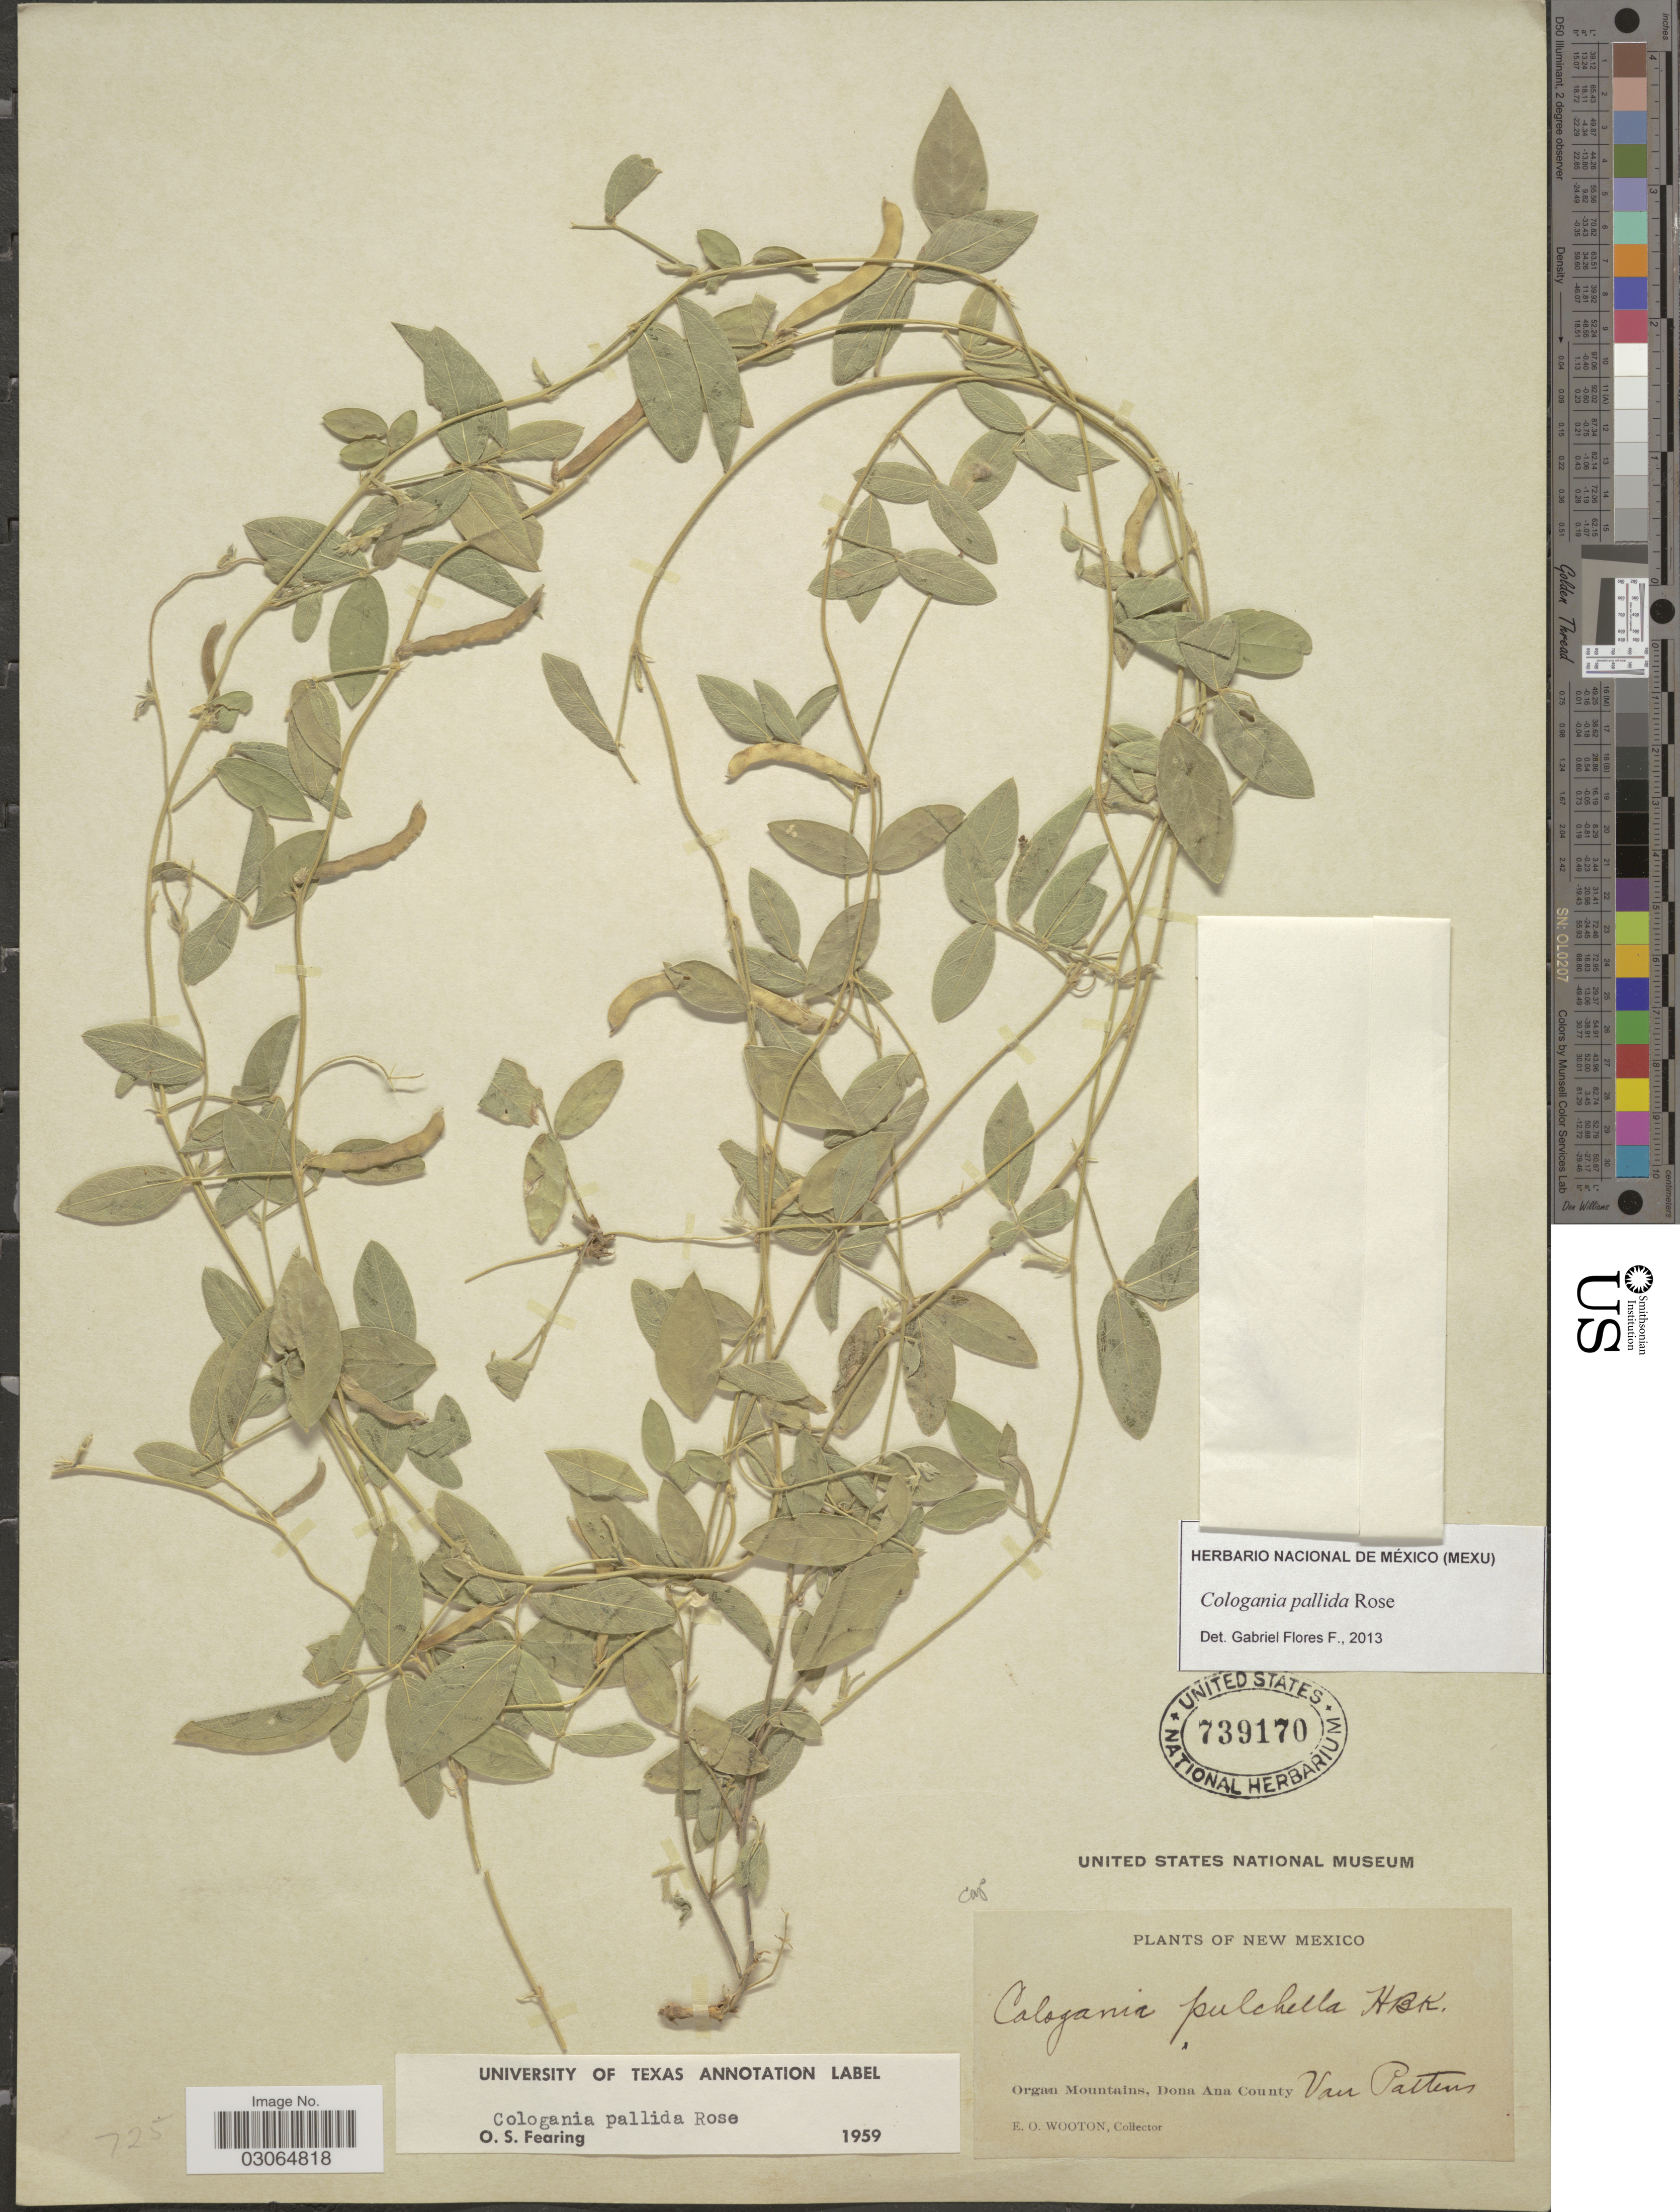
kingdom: Plantae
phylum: Tracheophyta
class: Magnoliopsida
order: Fabales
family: Fabaceae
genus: Cologania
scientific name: Cologania pallida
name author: Rose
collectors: E. O. Wooton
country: United States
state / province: New Mexico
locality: Organ Mountains, Dona Ana County Van Pattens.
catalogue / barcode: US 739170